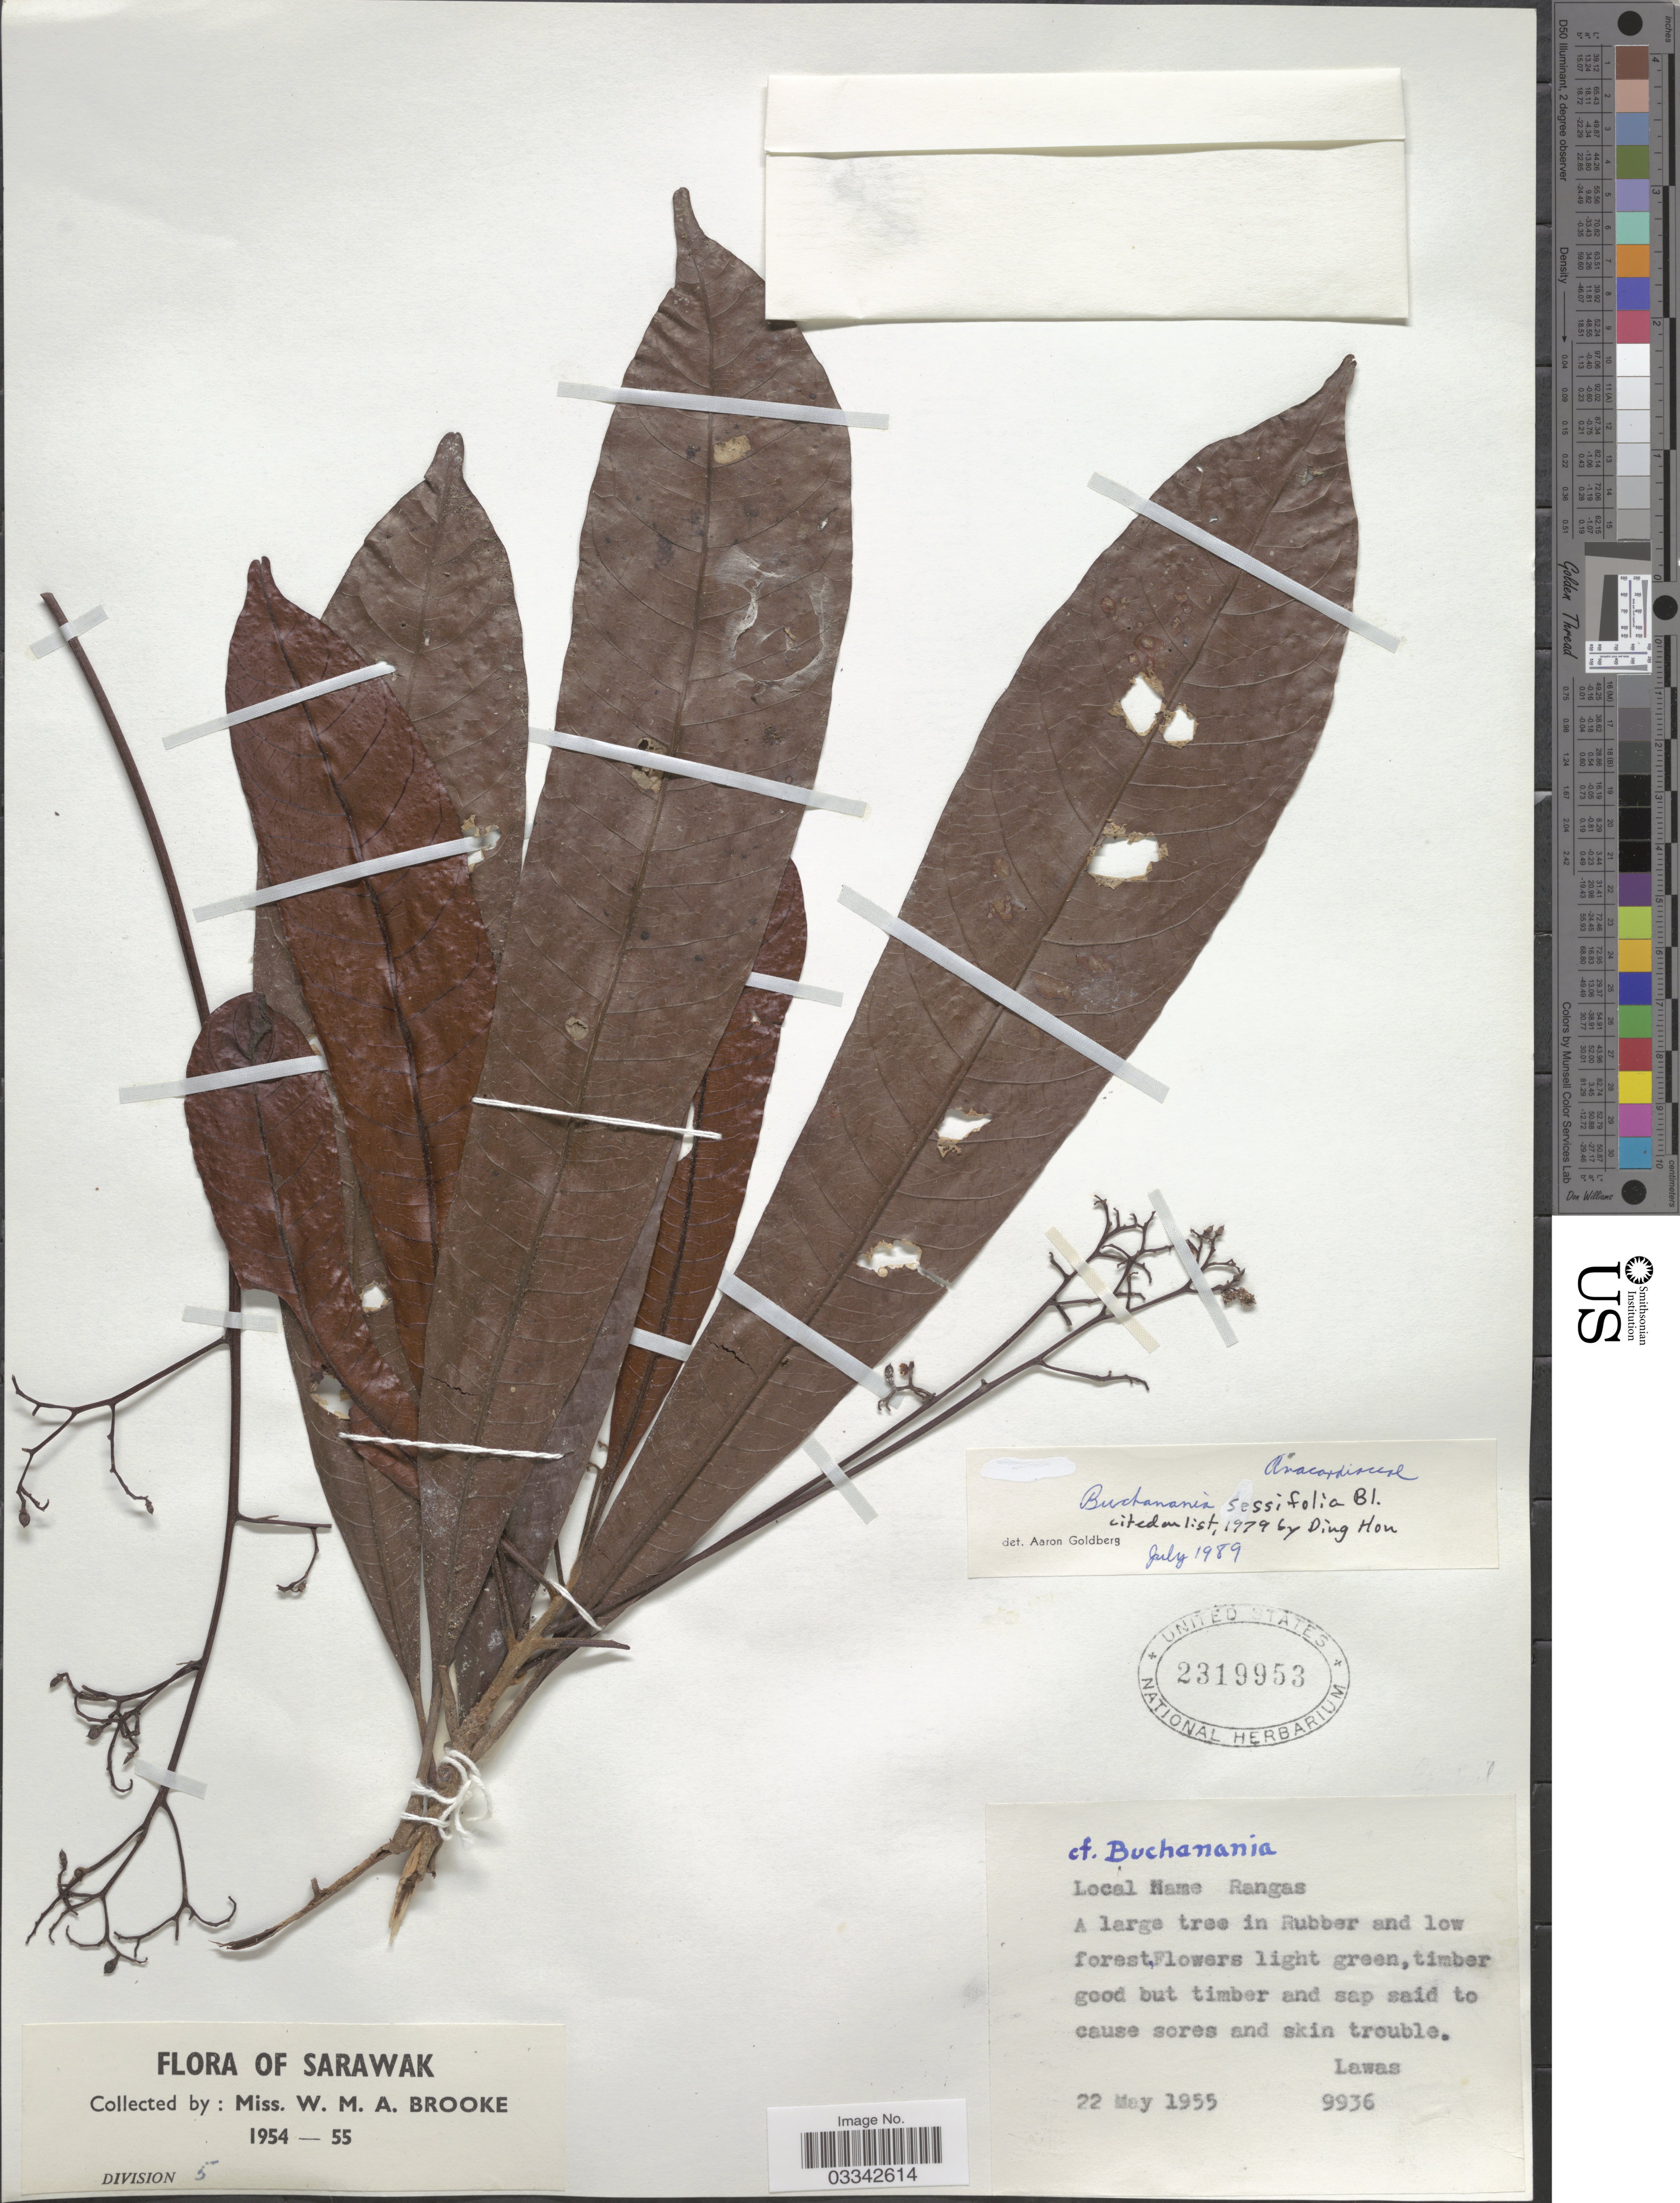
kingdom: Plantae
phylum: Tracheophyta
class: Magnoliopsida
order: Sapindales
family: Anacardiaceae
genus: Buchanania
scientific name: Buchanania sessifolia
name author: Blume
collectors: W. Brooke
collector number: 9936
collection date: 1955-05-22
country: Malaysia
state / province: Sarawak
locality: Lawas.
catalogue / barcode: US 2319953